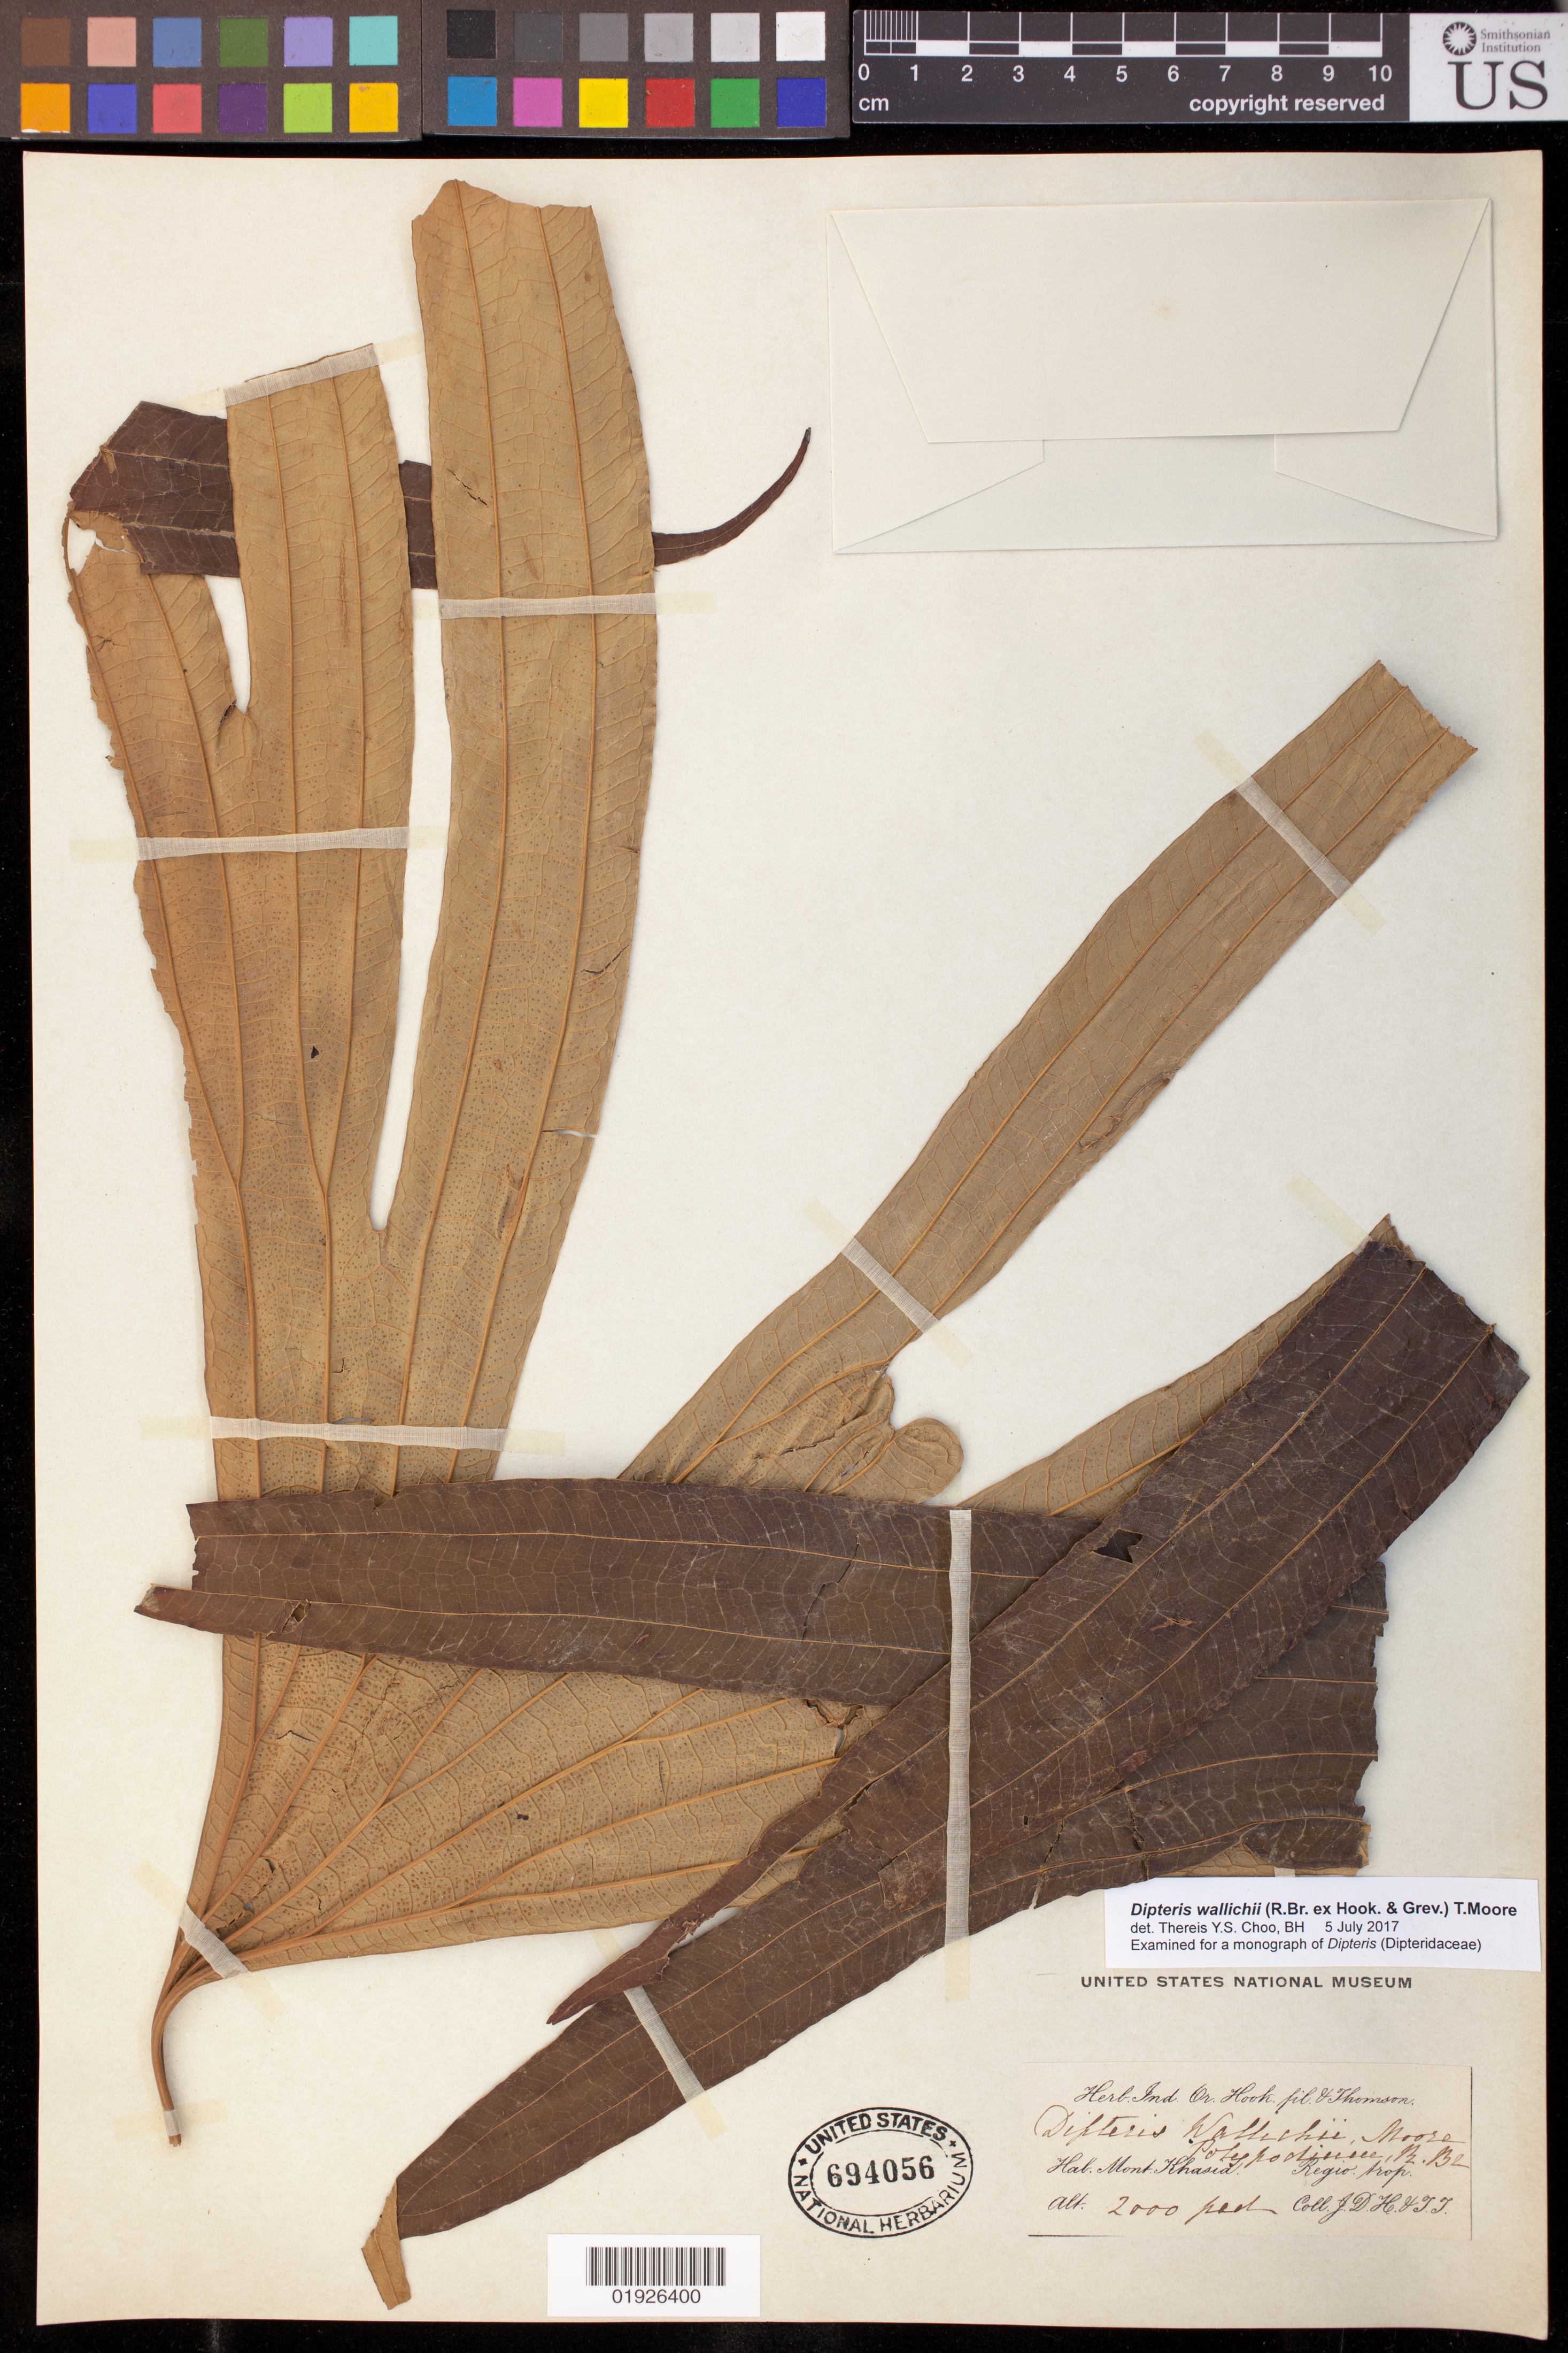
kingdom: Plantae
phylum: Tracheophyta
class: Polypodiopsida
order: Gleicheniales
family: Dipteridaceae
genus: Dipteris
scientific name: Dipteris wallichii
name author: (R. Br.) T. Moore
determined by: Choo, Thereis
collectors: J. D. Hooker & T. Thomson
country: India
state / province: Meghalaya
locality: Mont. Khasia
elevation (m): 610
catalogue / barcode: US 694056